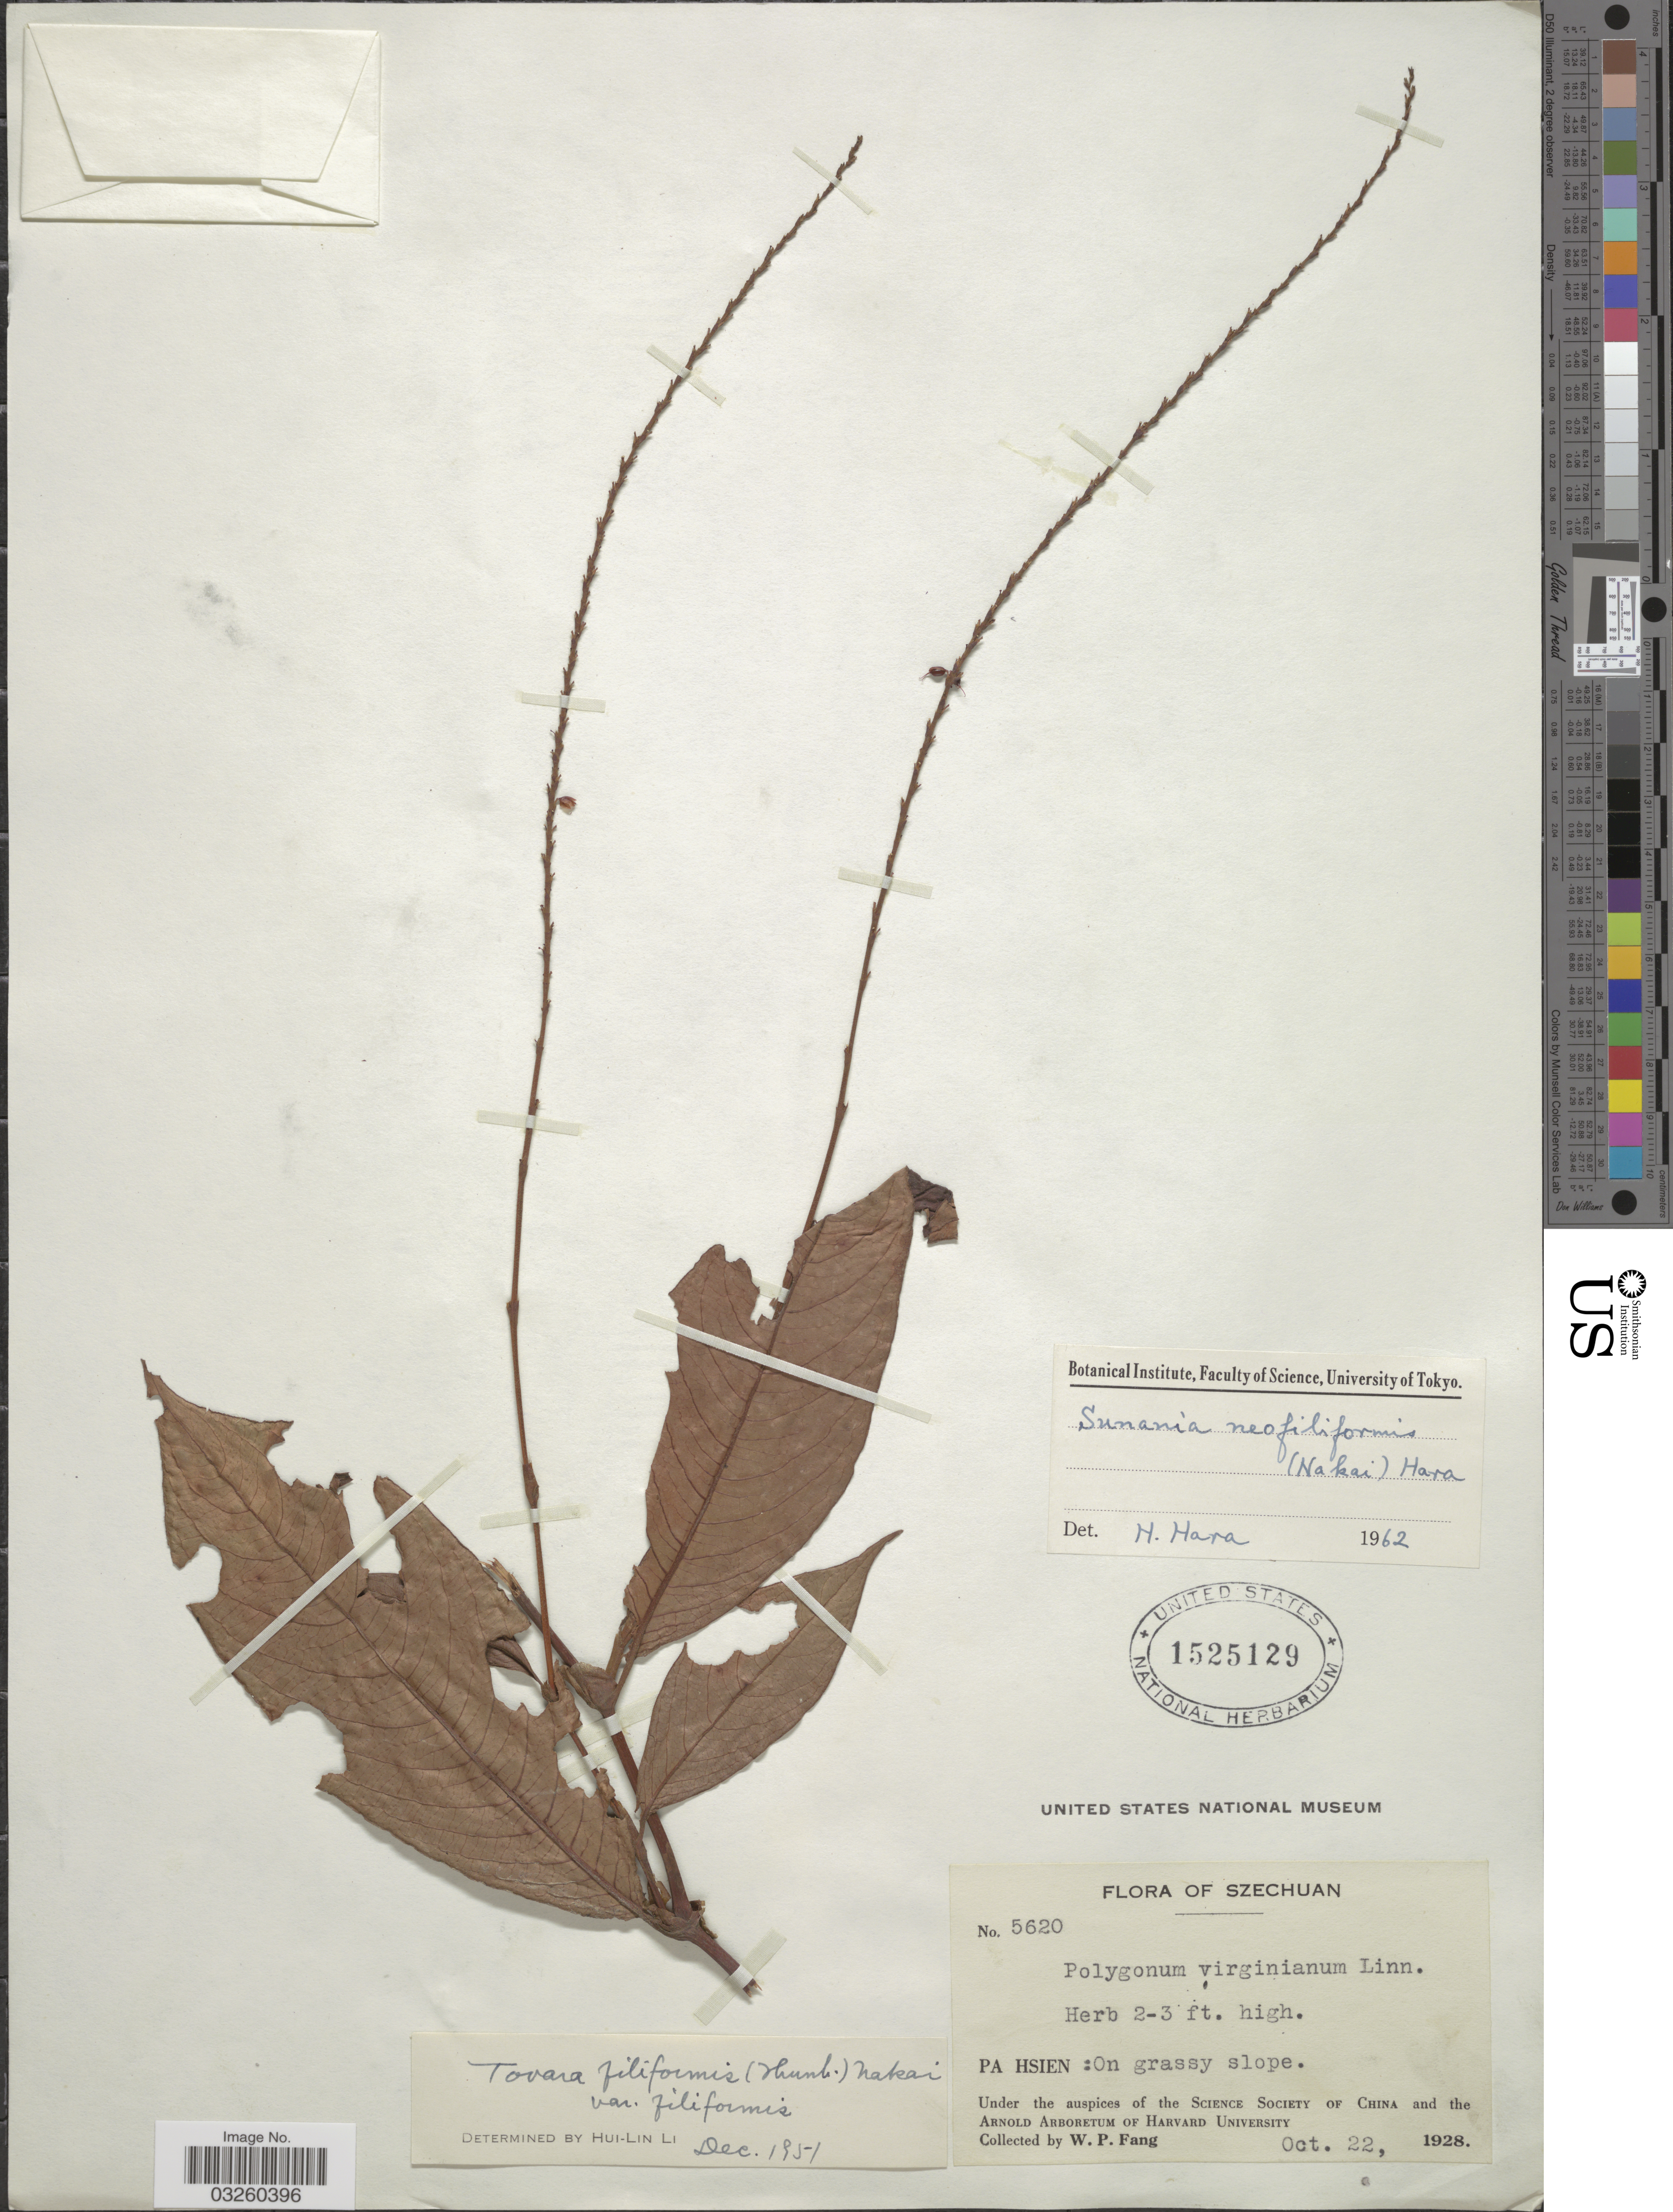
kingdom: Plantae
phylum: Tracheophyta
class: Magnoliopsida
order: Caryophyllales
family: Polygonaceae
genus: Persicaria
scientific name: Persicaria neofiliformis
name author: (Nakai) Ohki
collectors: W. P. Fang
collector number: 5620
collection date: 1928-10-22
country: China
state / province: Sichuan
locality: Szechuan. Pa Hsien: On grassy slope.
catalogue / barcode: US 1525129